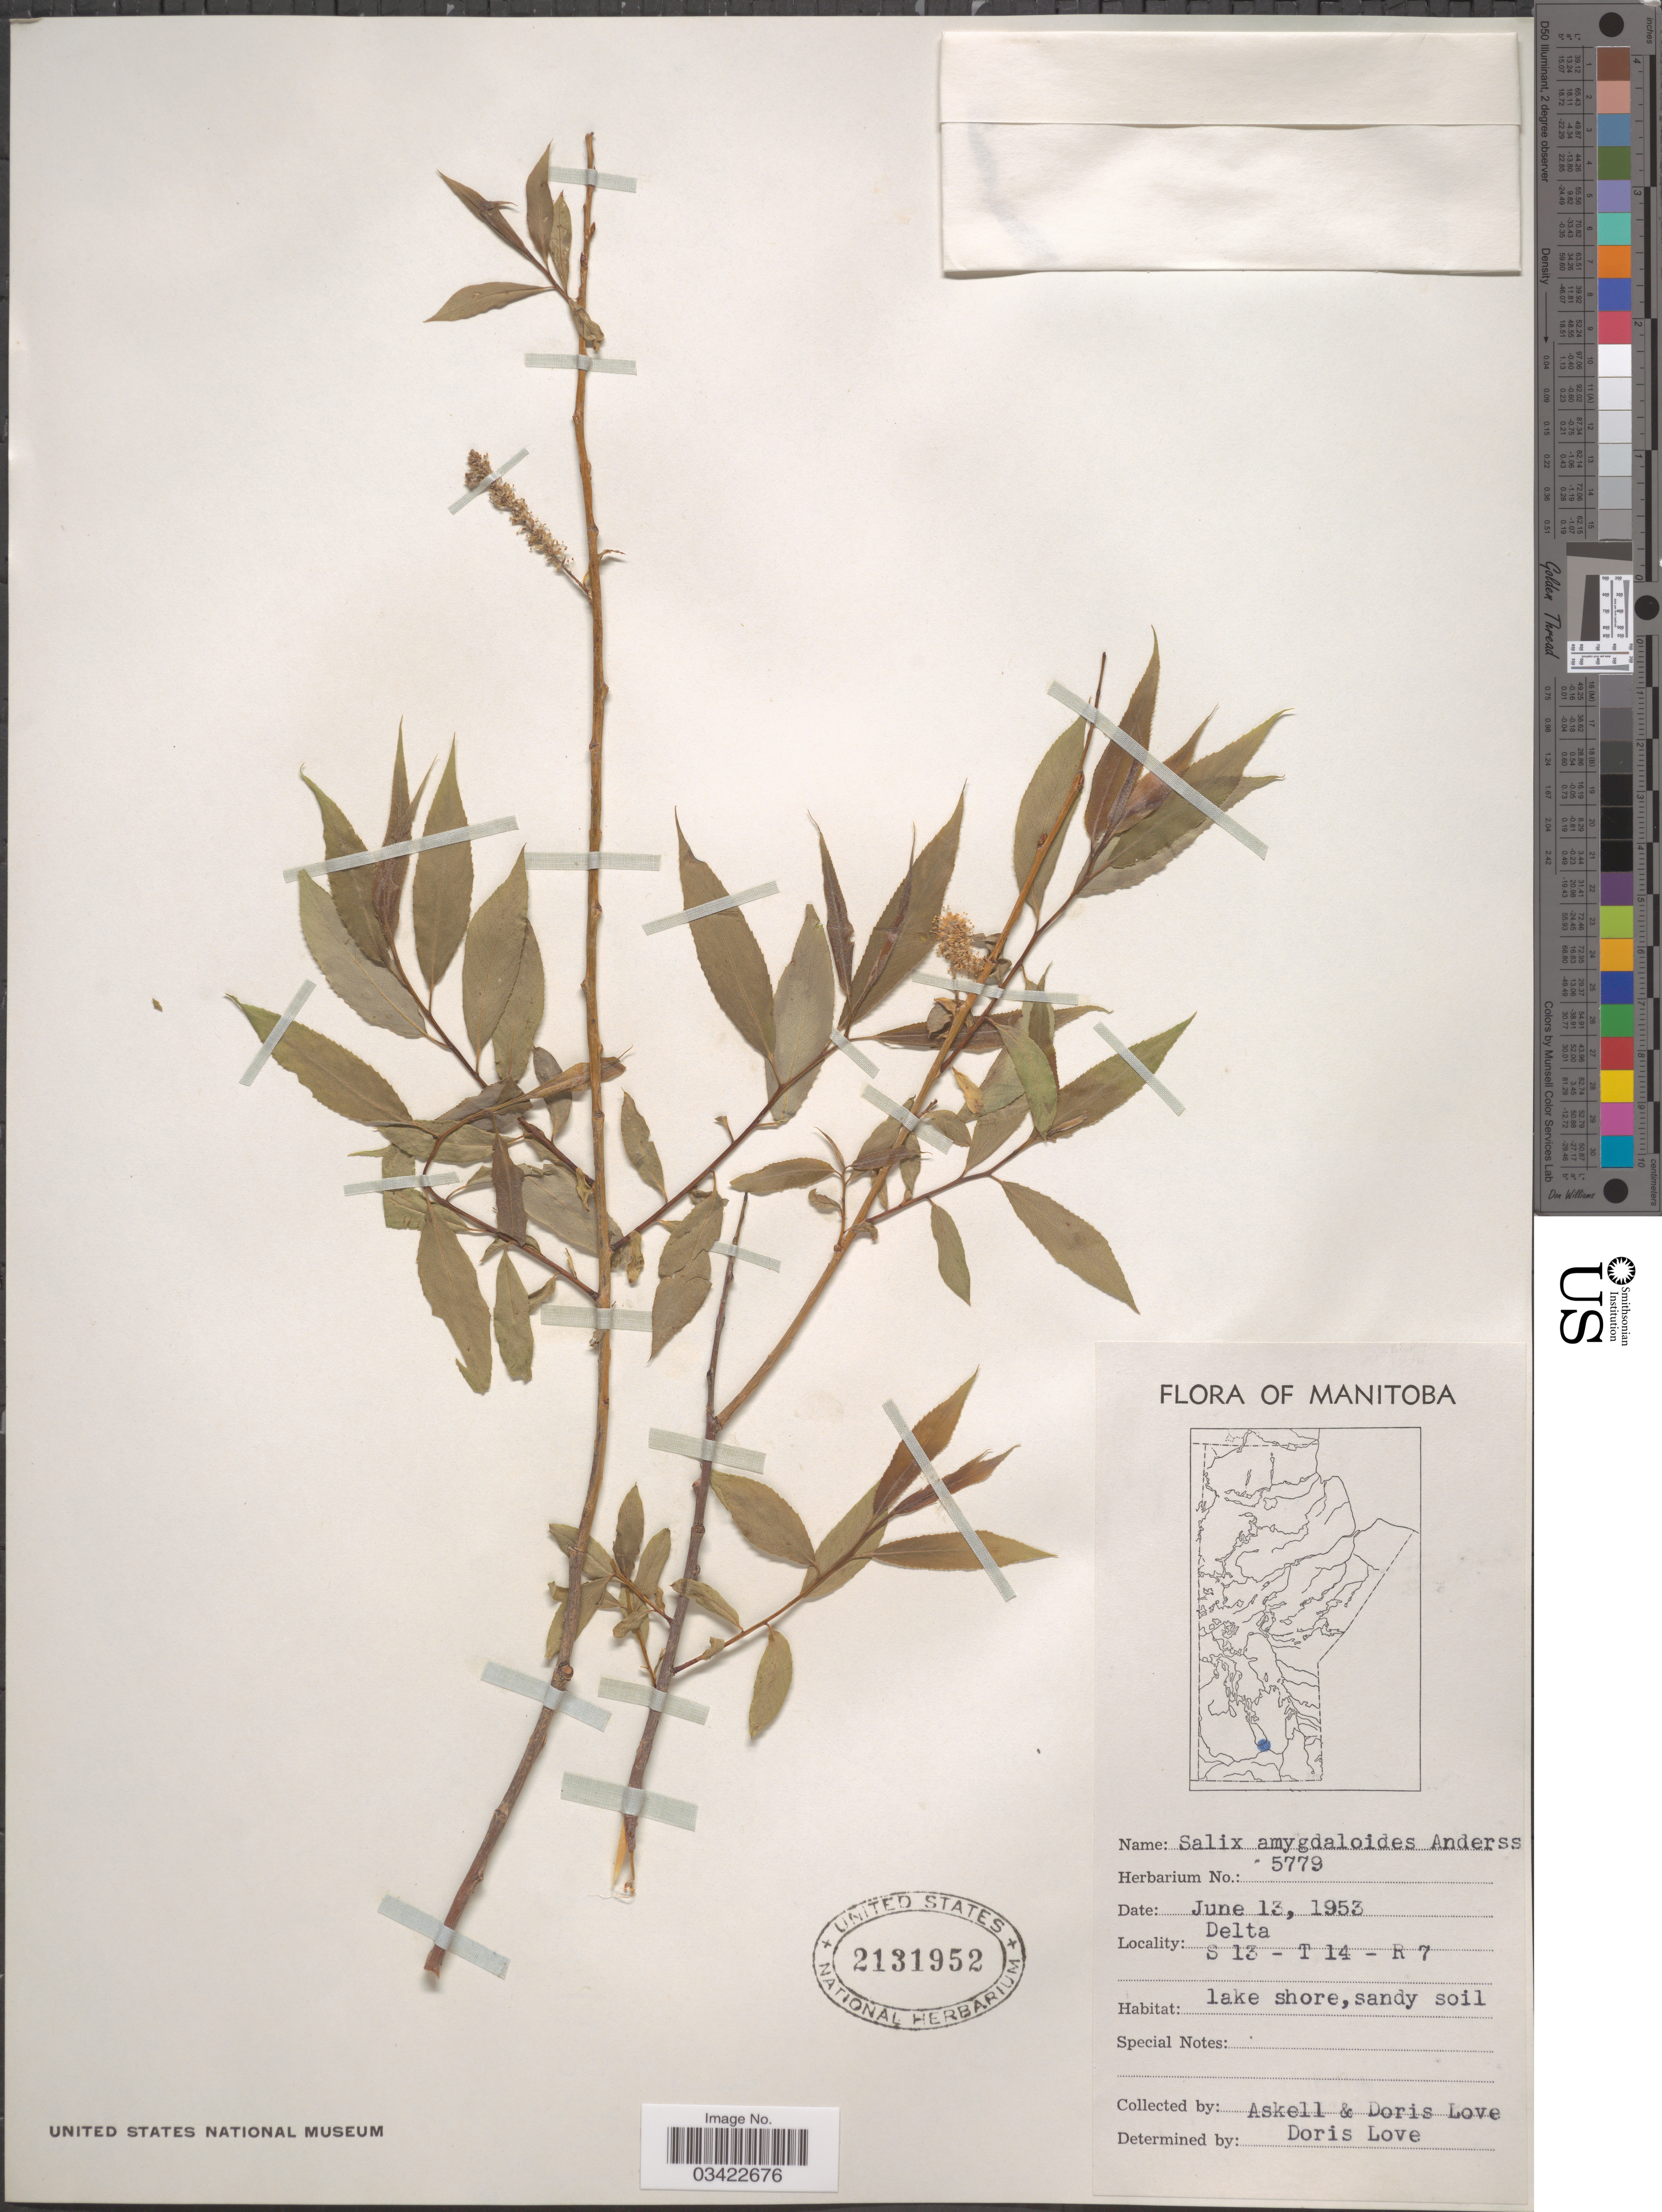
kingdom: Plantae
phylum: Tracheophyta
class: Magnoliopsida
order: Malpighiales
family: Salicaceae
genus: Salix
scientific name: Salix amygdaloides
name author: Andersson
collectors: -. Askell & D. Löve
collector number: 5779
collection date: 1953-06-13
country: Canada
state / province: Manitoba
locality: Delta. S 13 - T 14 - R 7.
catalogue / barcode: US 2131952